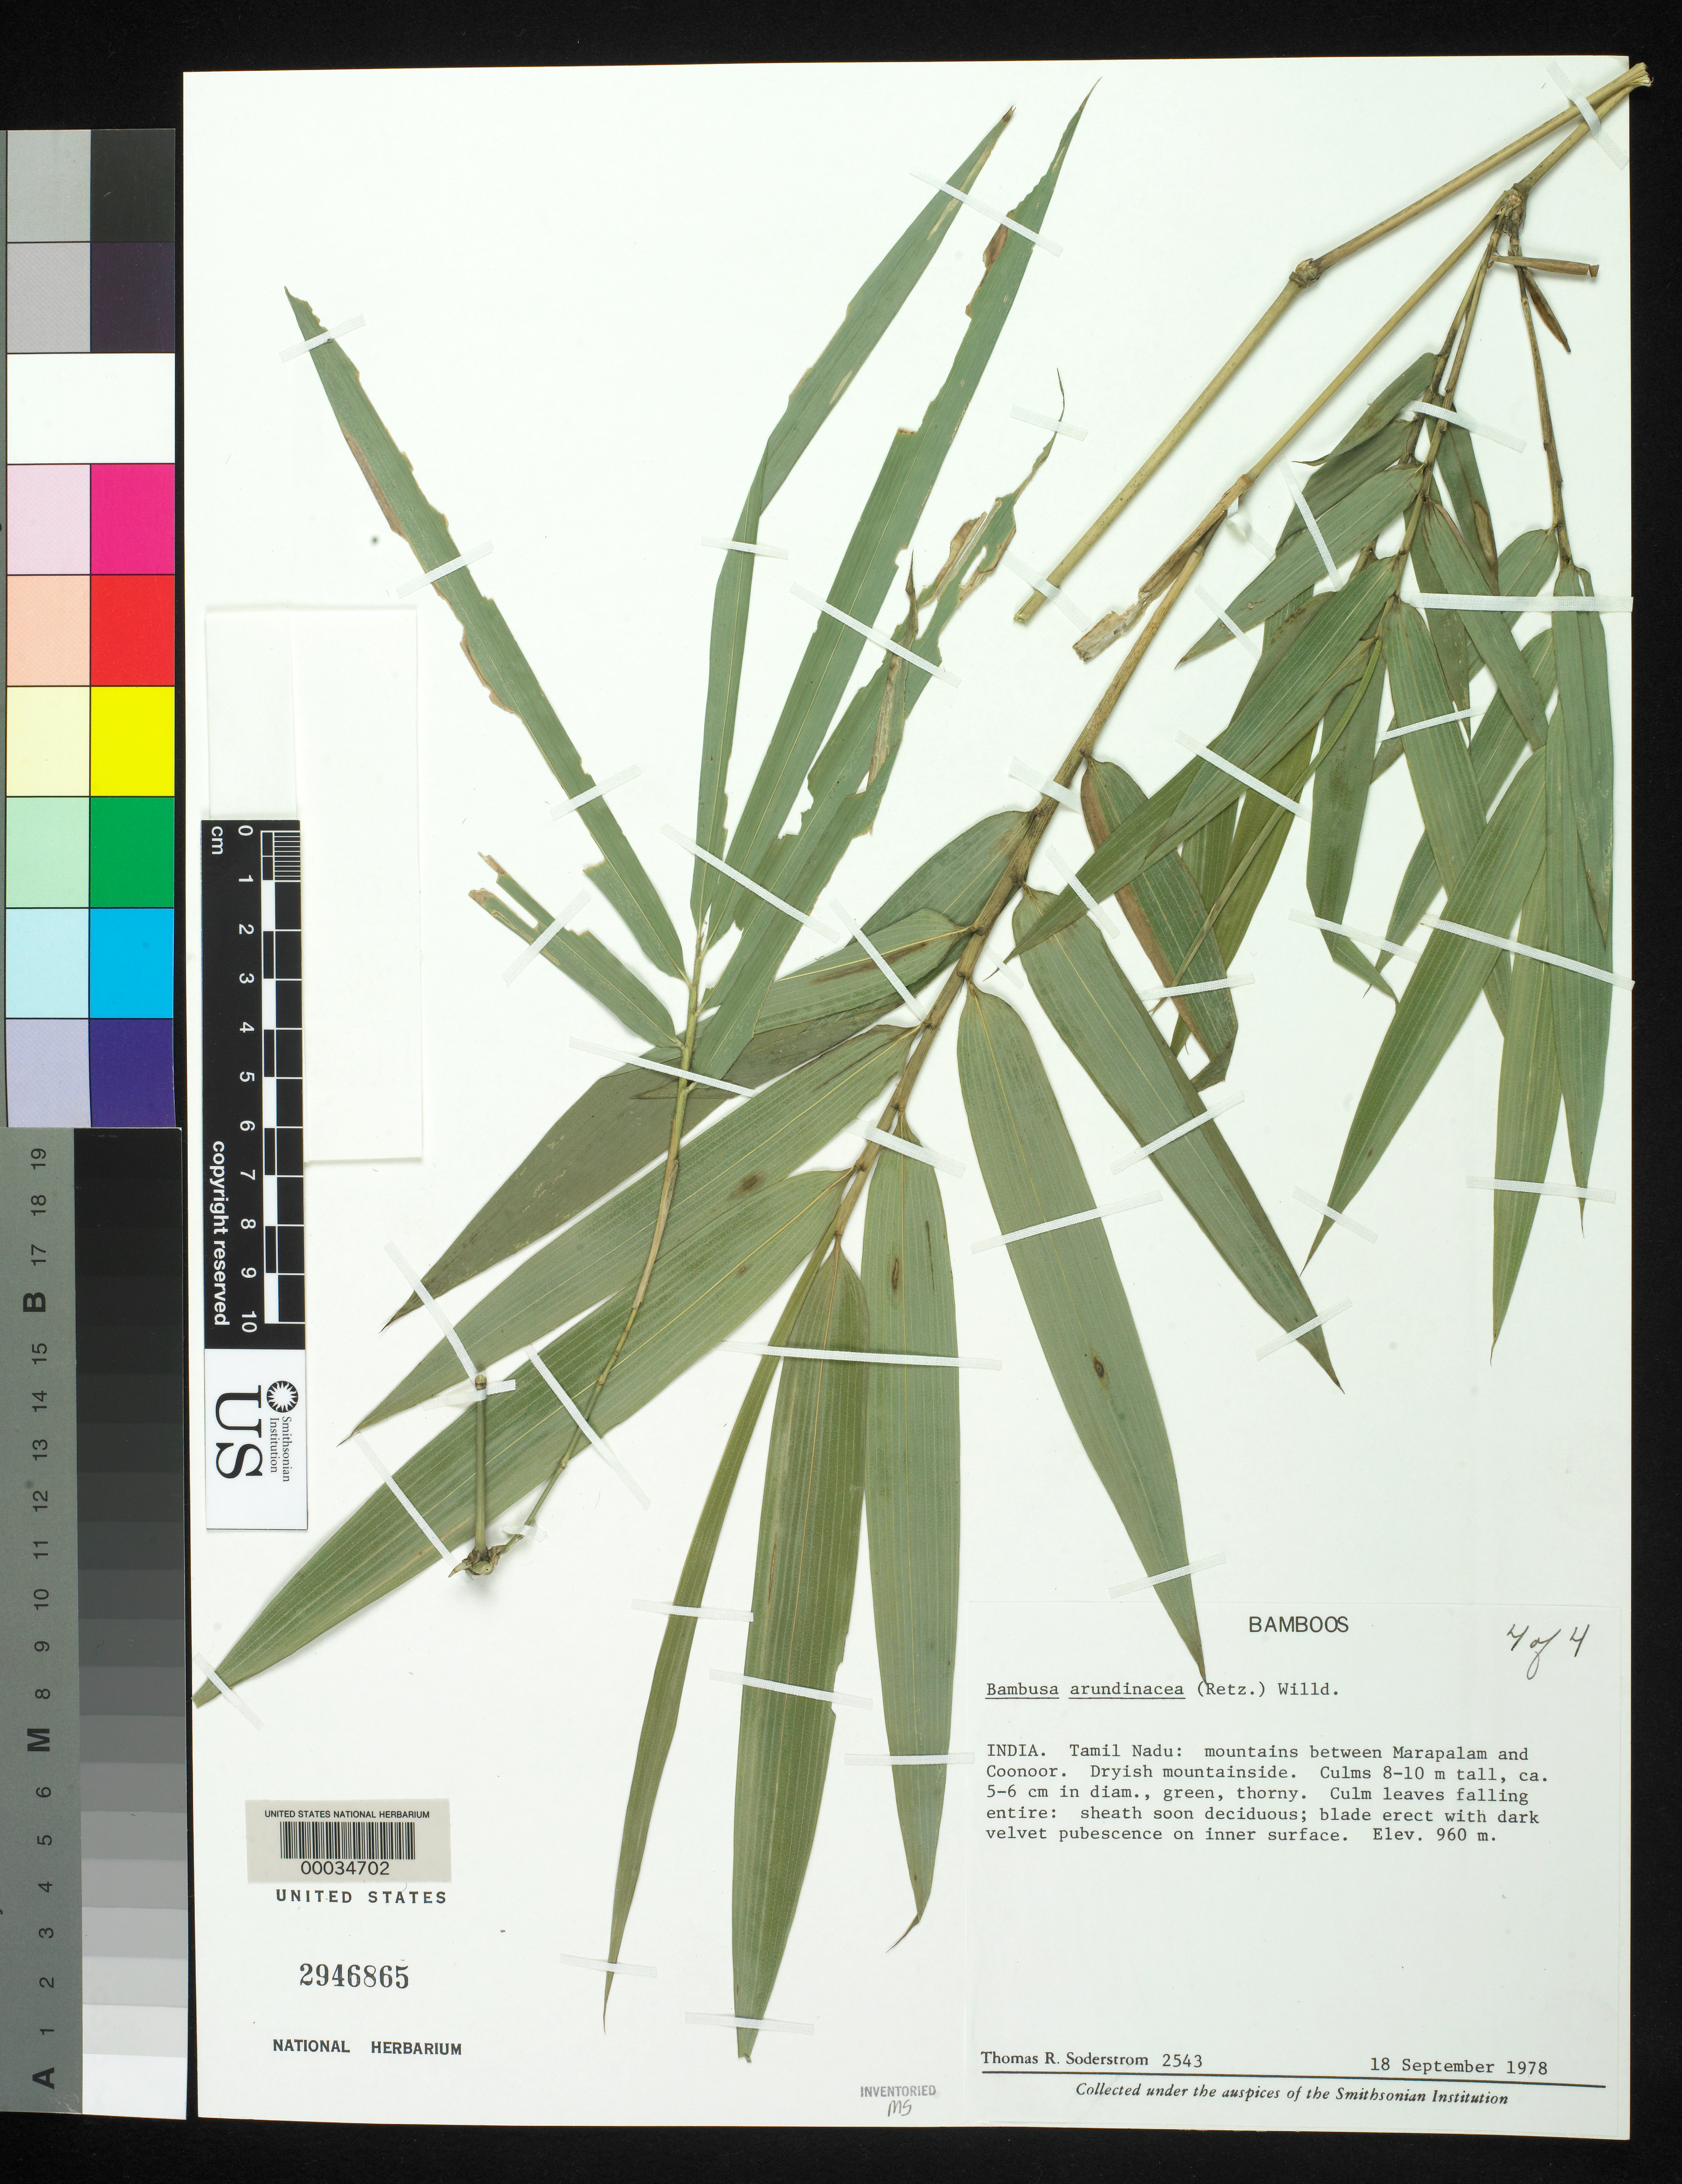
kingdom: Plantae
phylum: Tracheophyta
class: Liliopsida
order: Poales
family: Poaceae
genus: Bambusa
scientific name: Bambusa bambos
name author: (L.) Voss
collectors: T. R. Soderstrom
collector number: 2543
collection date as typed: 18 Sep 1978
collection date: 1978-09-18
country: India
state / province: Tamil Nadu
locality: Marapalam, coonoor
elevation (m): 960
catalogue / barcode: US 2946865